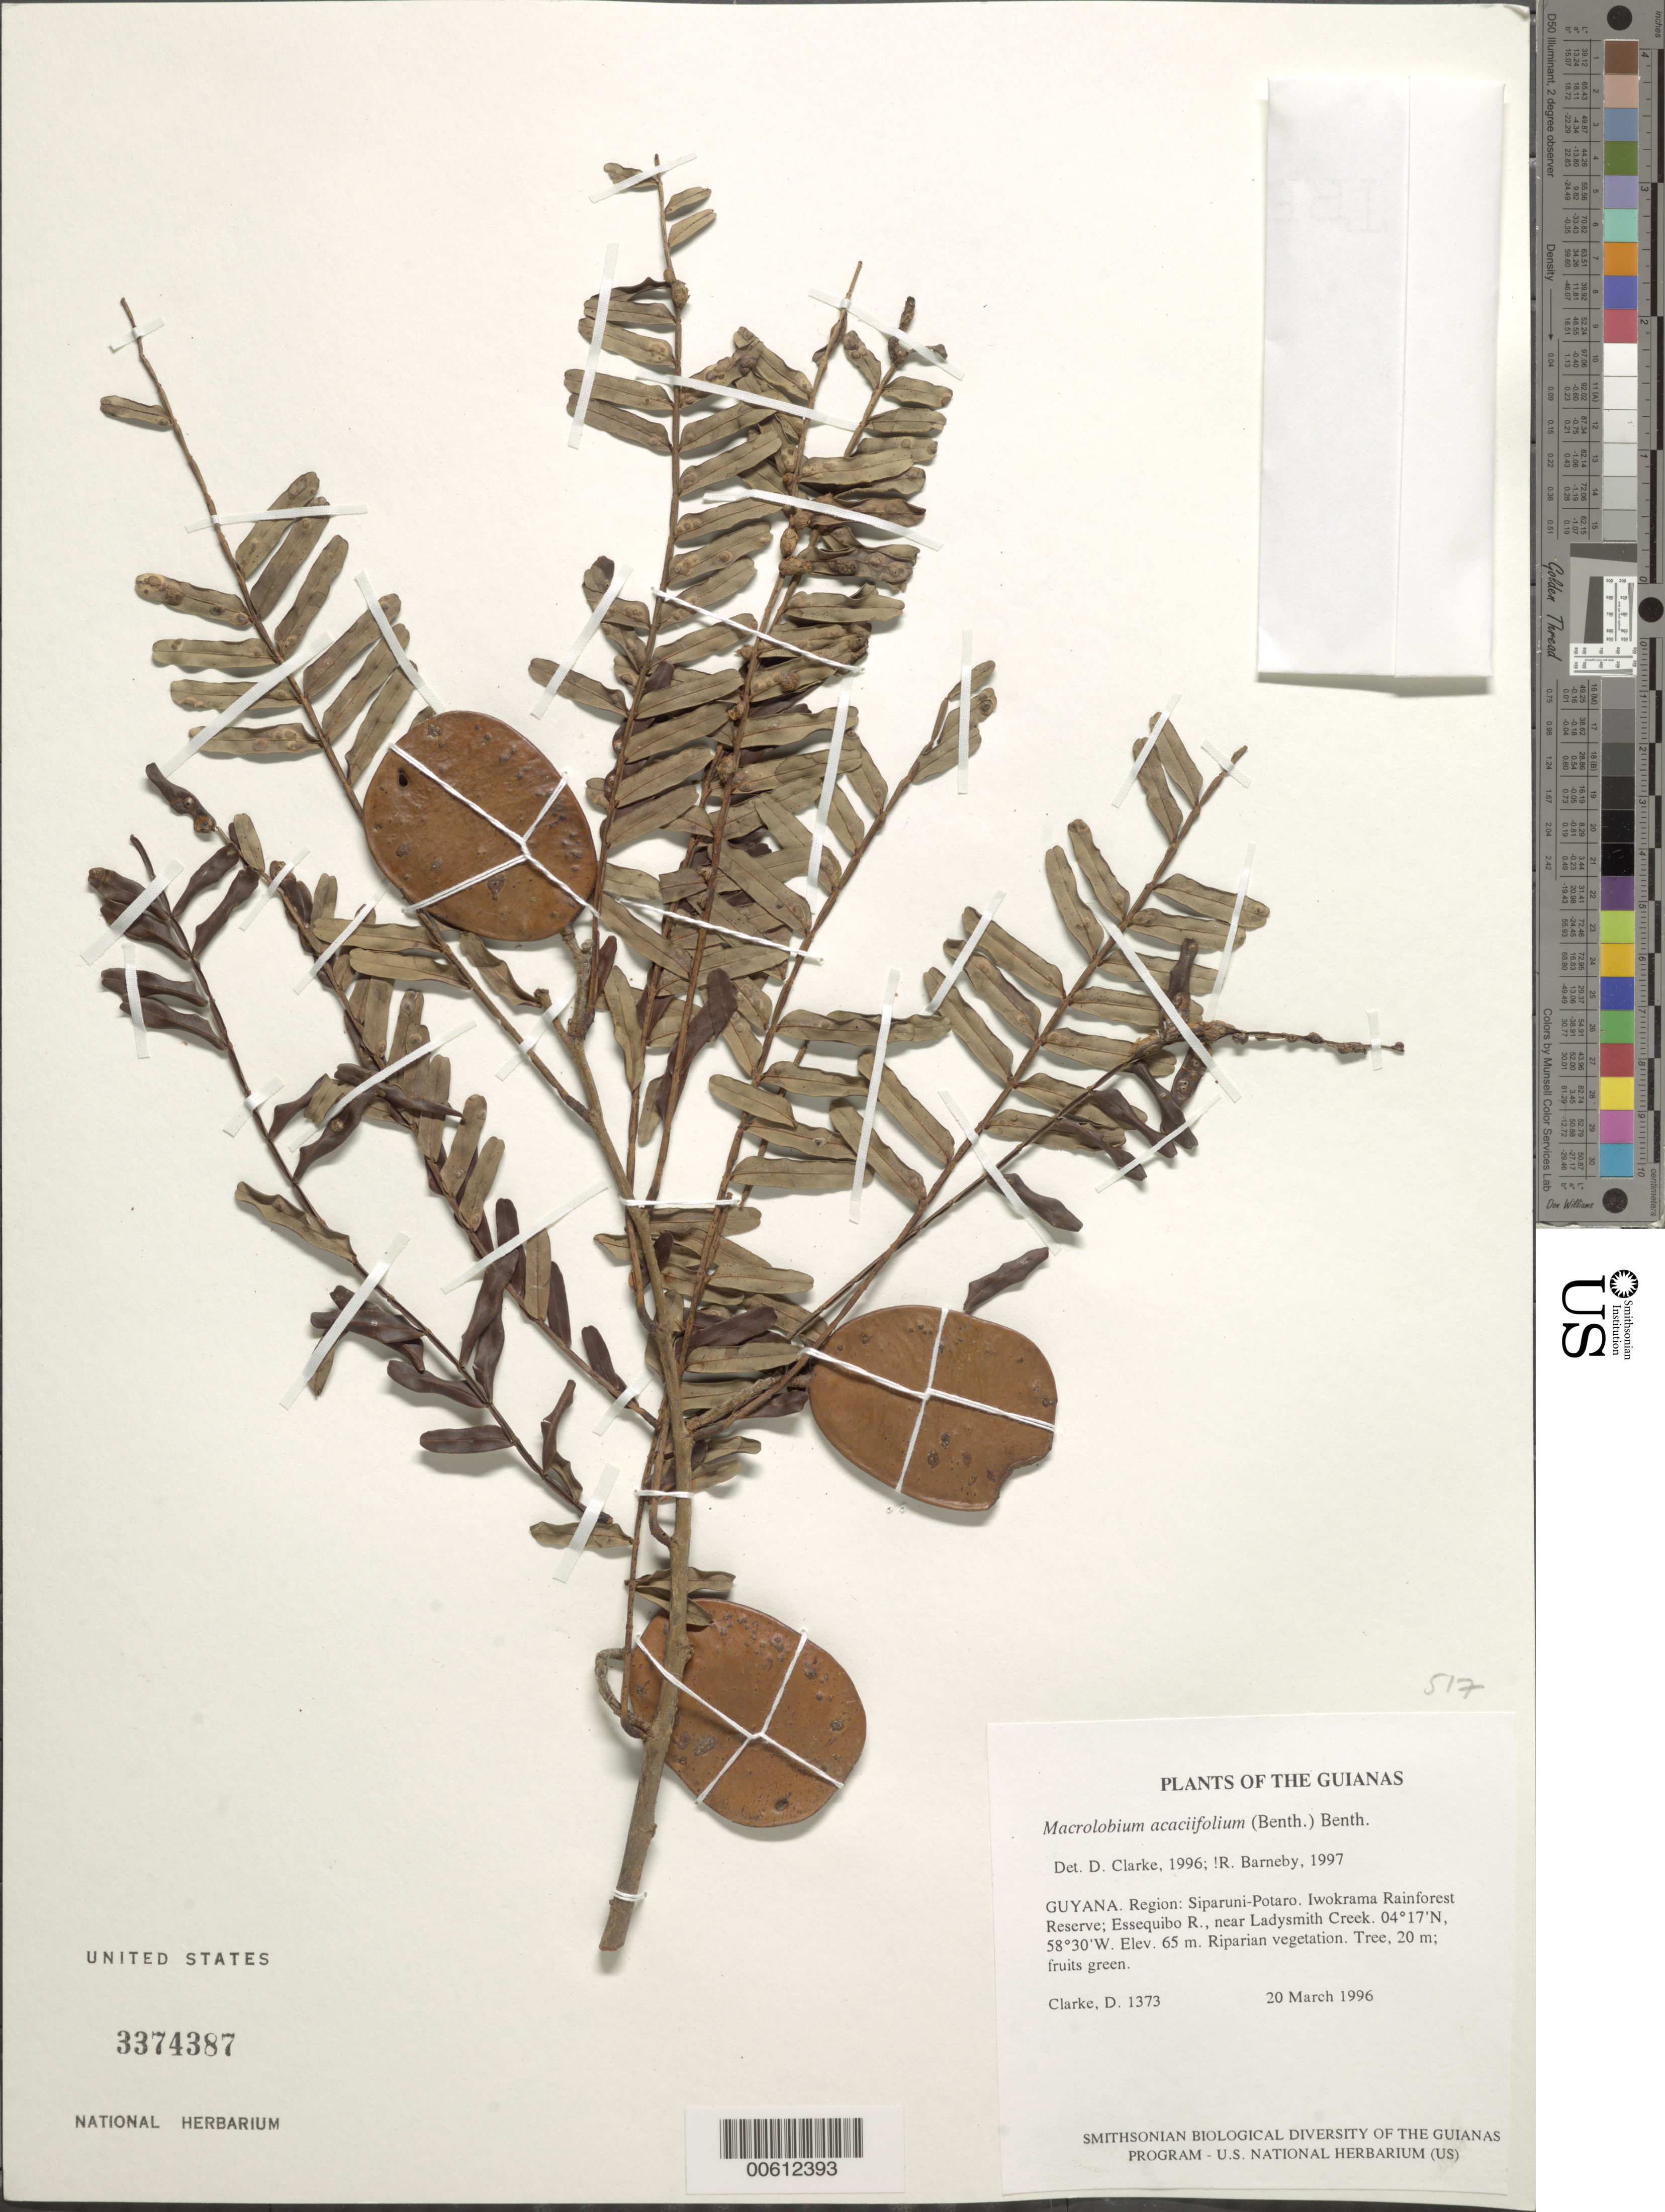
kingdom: Plantae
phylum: Tracheophyta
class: Magnoliopsida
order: Fabales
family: Fabaceae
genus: Macrolobium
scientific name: Macrolobium acaciifolium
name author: (Benth.) Benth.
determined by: Barneby, Rupert C., (NY)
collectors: H. D. Clarke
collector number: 1373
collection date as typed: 20 March 1996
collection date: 1996-03-20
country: Guyana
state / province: Potaro-Siparuni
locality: Iwokrama Rainforest Reserve; Essequibo R., near Ladysmith Creek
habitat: Riparian vegetation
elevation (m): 65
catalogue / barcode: US 3374387